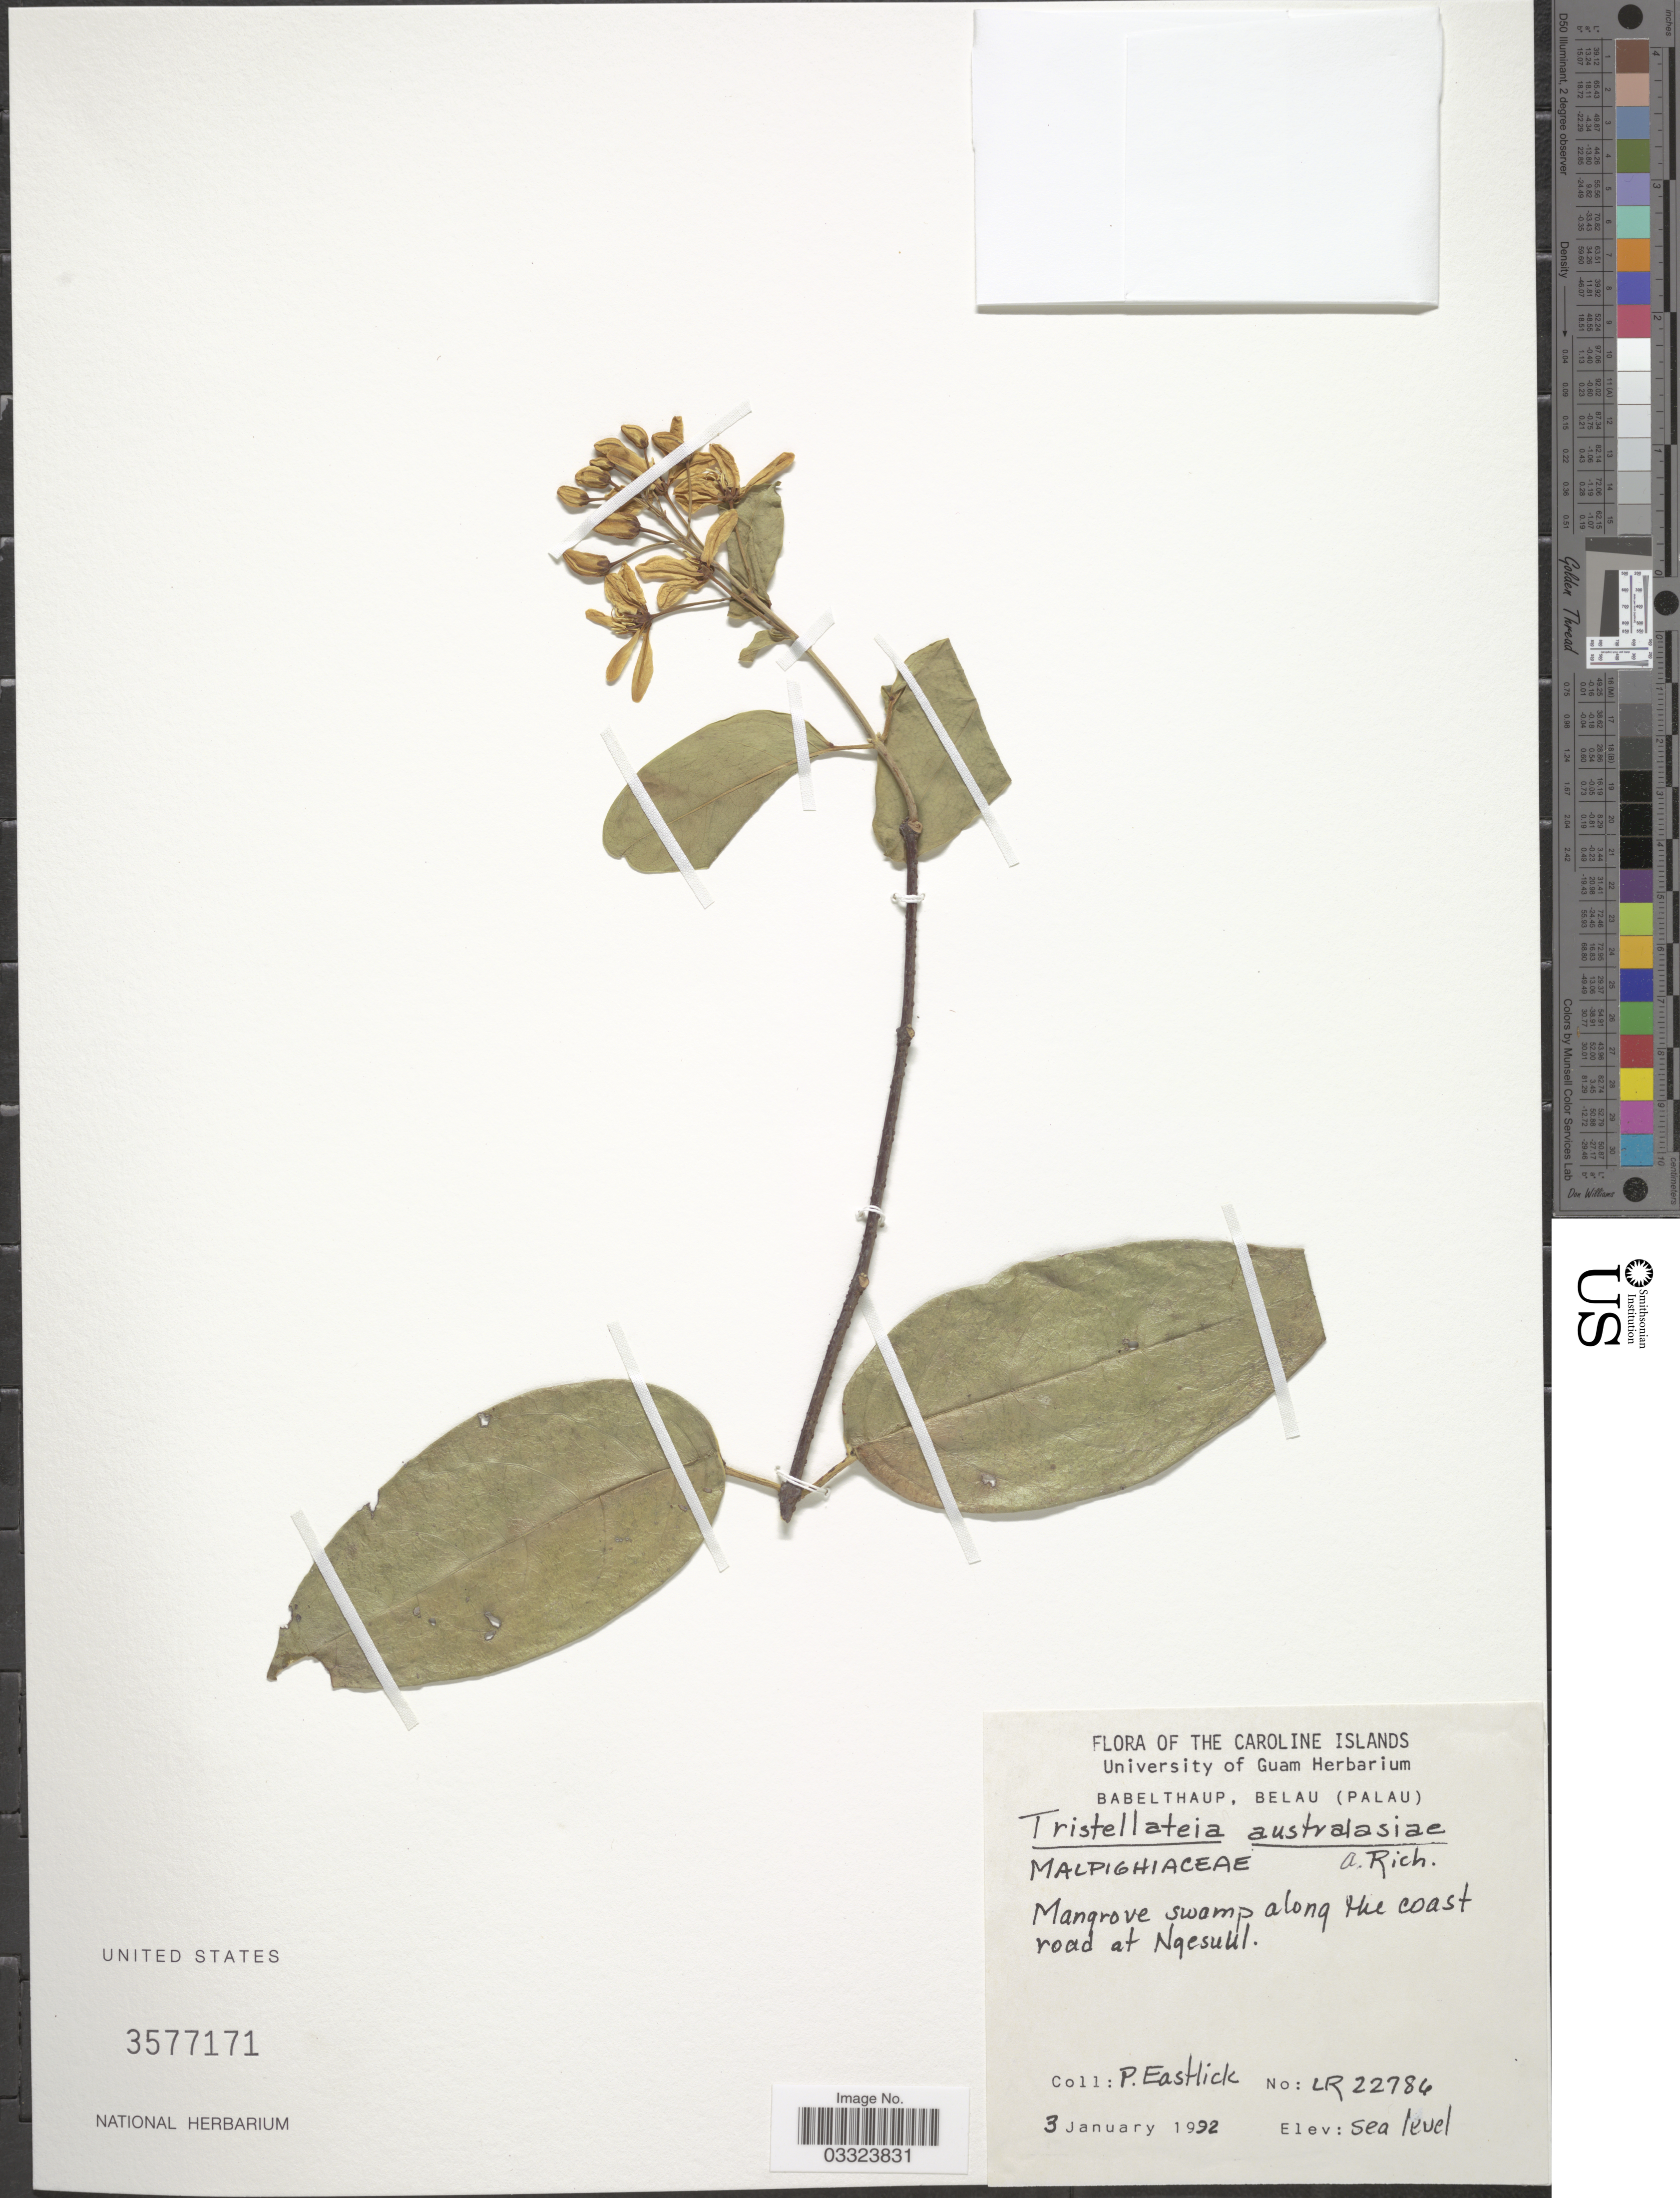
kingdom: Plantae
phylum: Tracheophyta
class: Magnoliopsida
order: Malpighiales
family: Malpighiaceae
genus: Tristellateia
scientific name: Tristellateia australasiae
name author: A. Rich.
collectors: P. Eastlick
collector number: LR 22786*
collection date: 1992-01-03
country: Palau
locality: Caroline Islands. Mangrove swamp along the coast road at Ngesull [interpreted].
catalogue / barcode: US 3577171